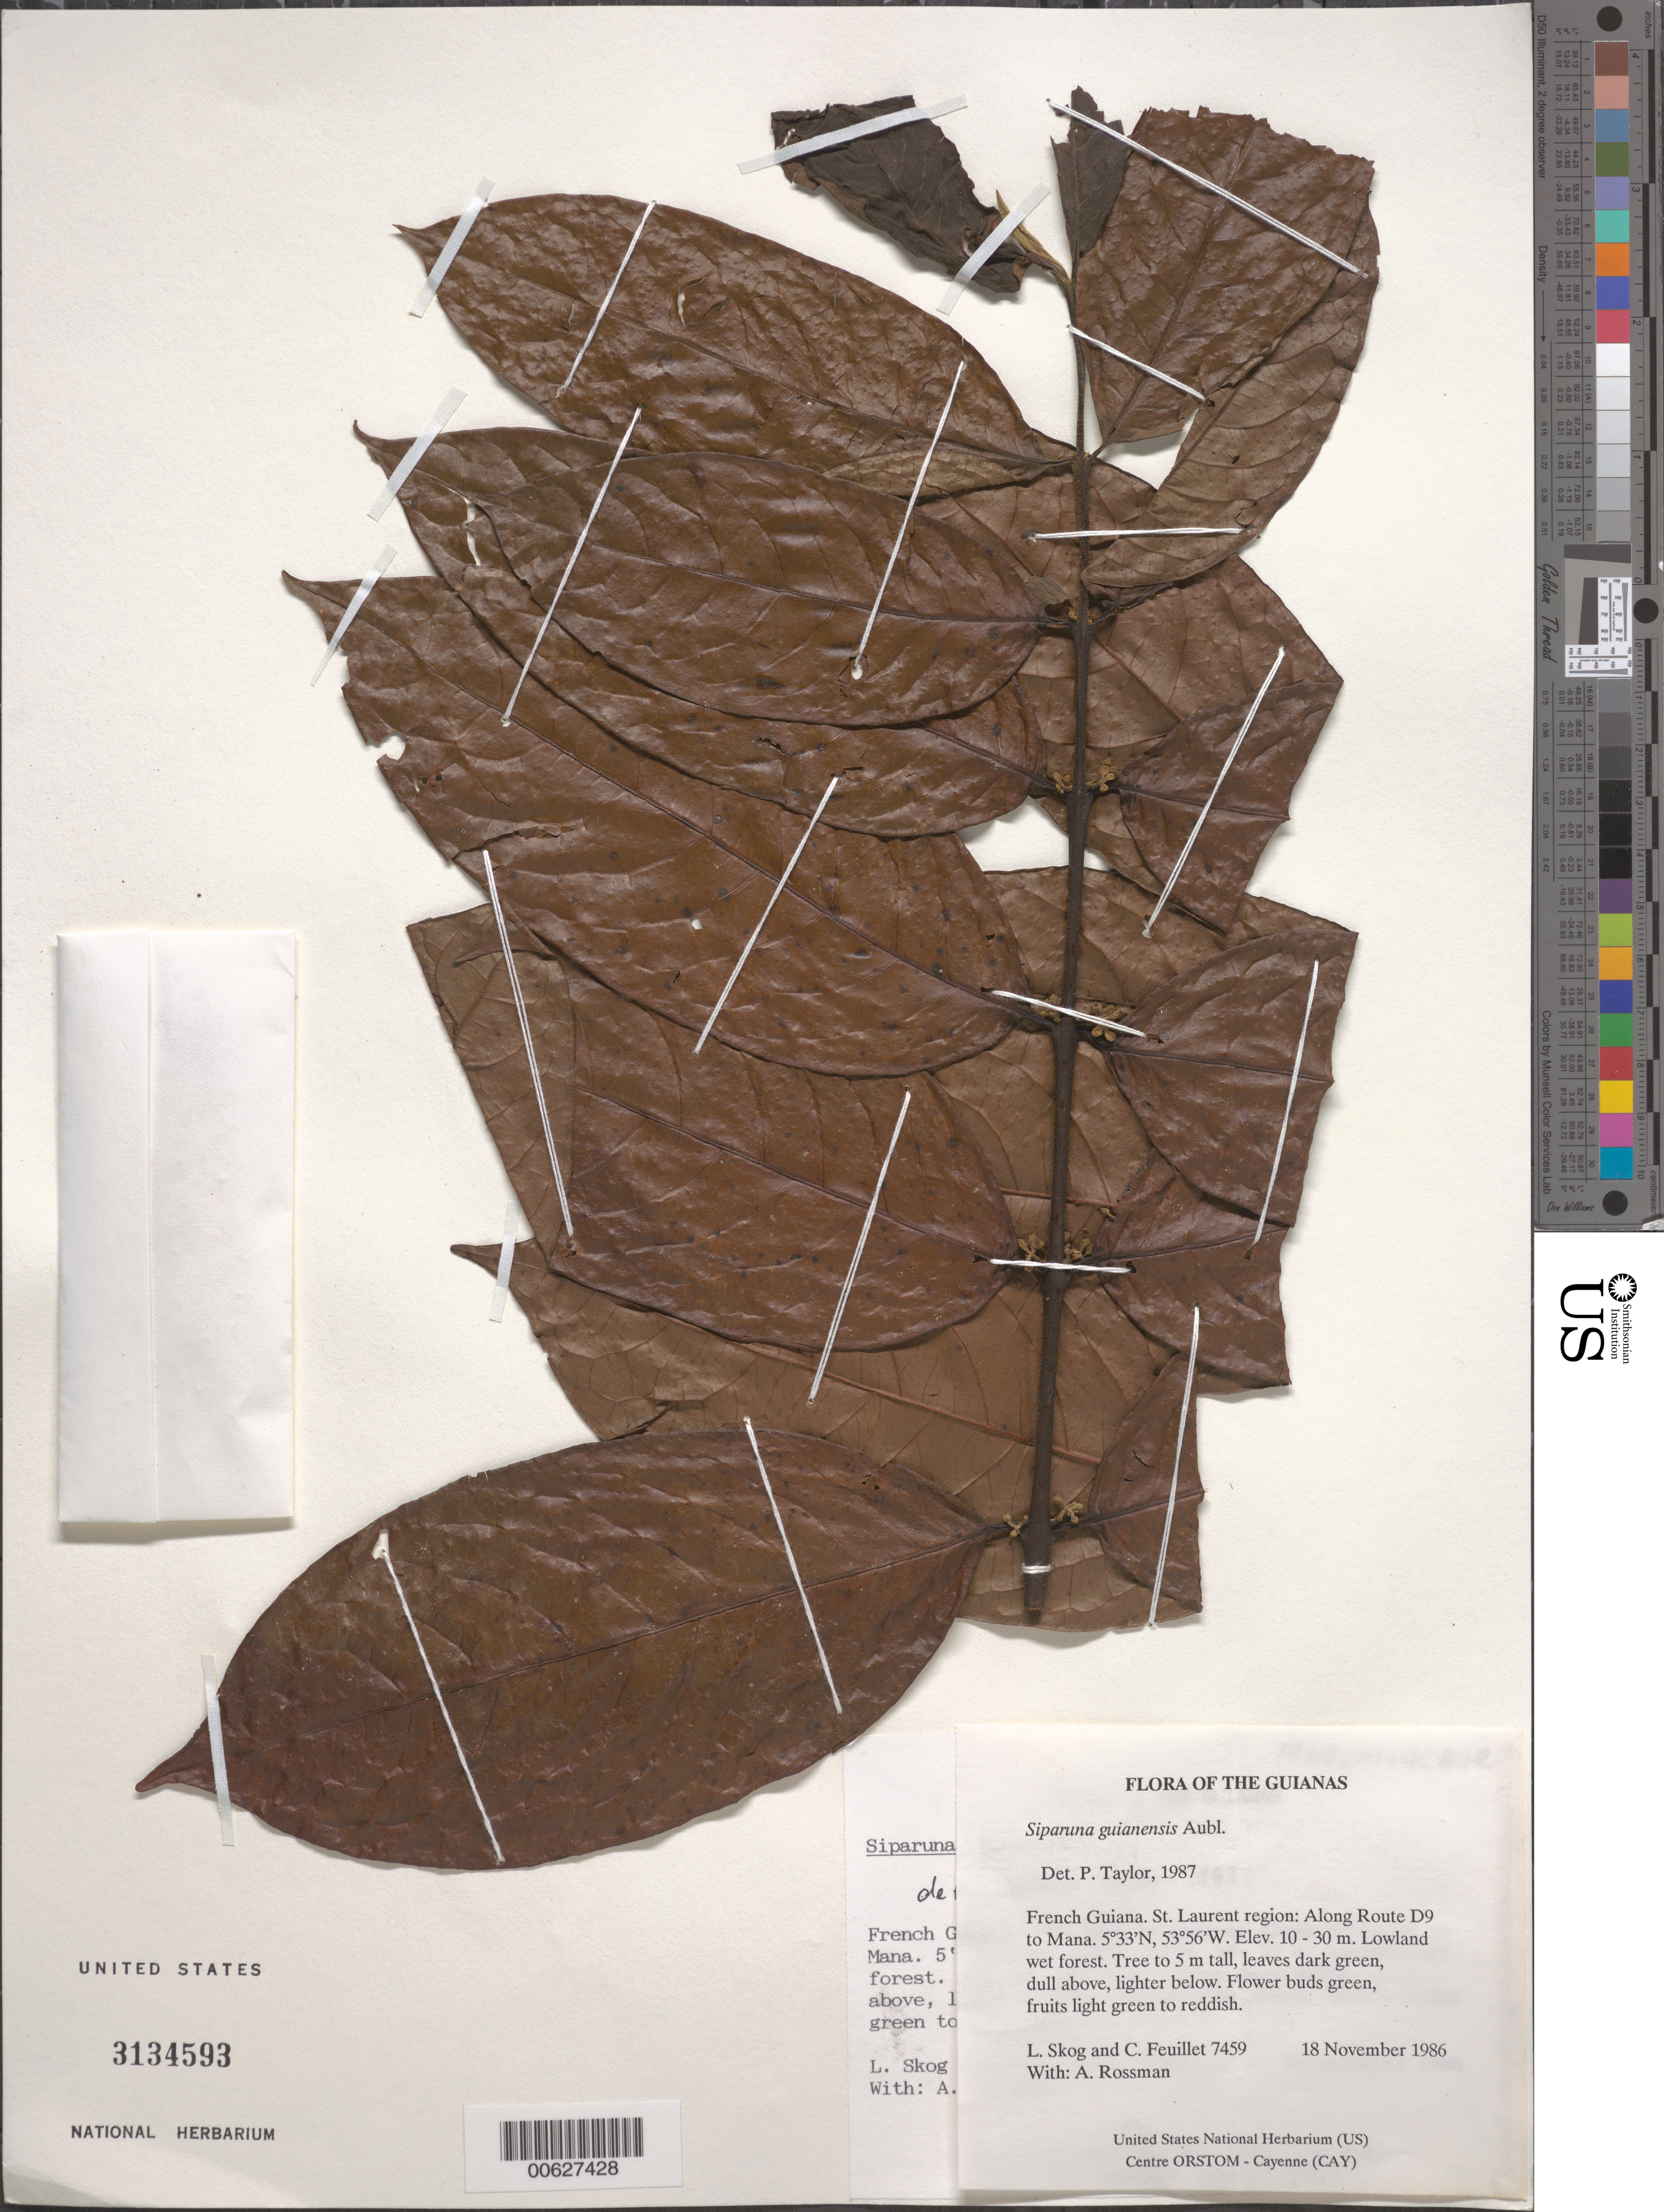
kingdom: Plantae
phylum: Tracheophyta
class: Magnoliopsida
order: Laurales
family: Siparunaceae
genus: Siparuna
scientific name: Siparuna guianensis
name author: Aubl.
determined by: Taylor, P.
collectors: L. E. Skog, C. Feuillet & A. Rossman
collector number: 7459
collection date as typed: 18 November 1986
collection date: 1986-11-18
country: French Guiana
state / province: Saint-Laurent-du-Maroni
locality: Along Route D9 to Mana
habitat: Lowland wet forest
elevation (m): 10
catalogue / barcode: US 3134593